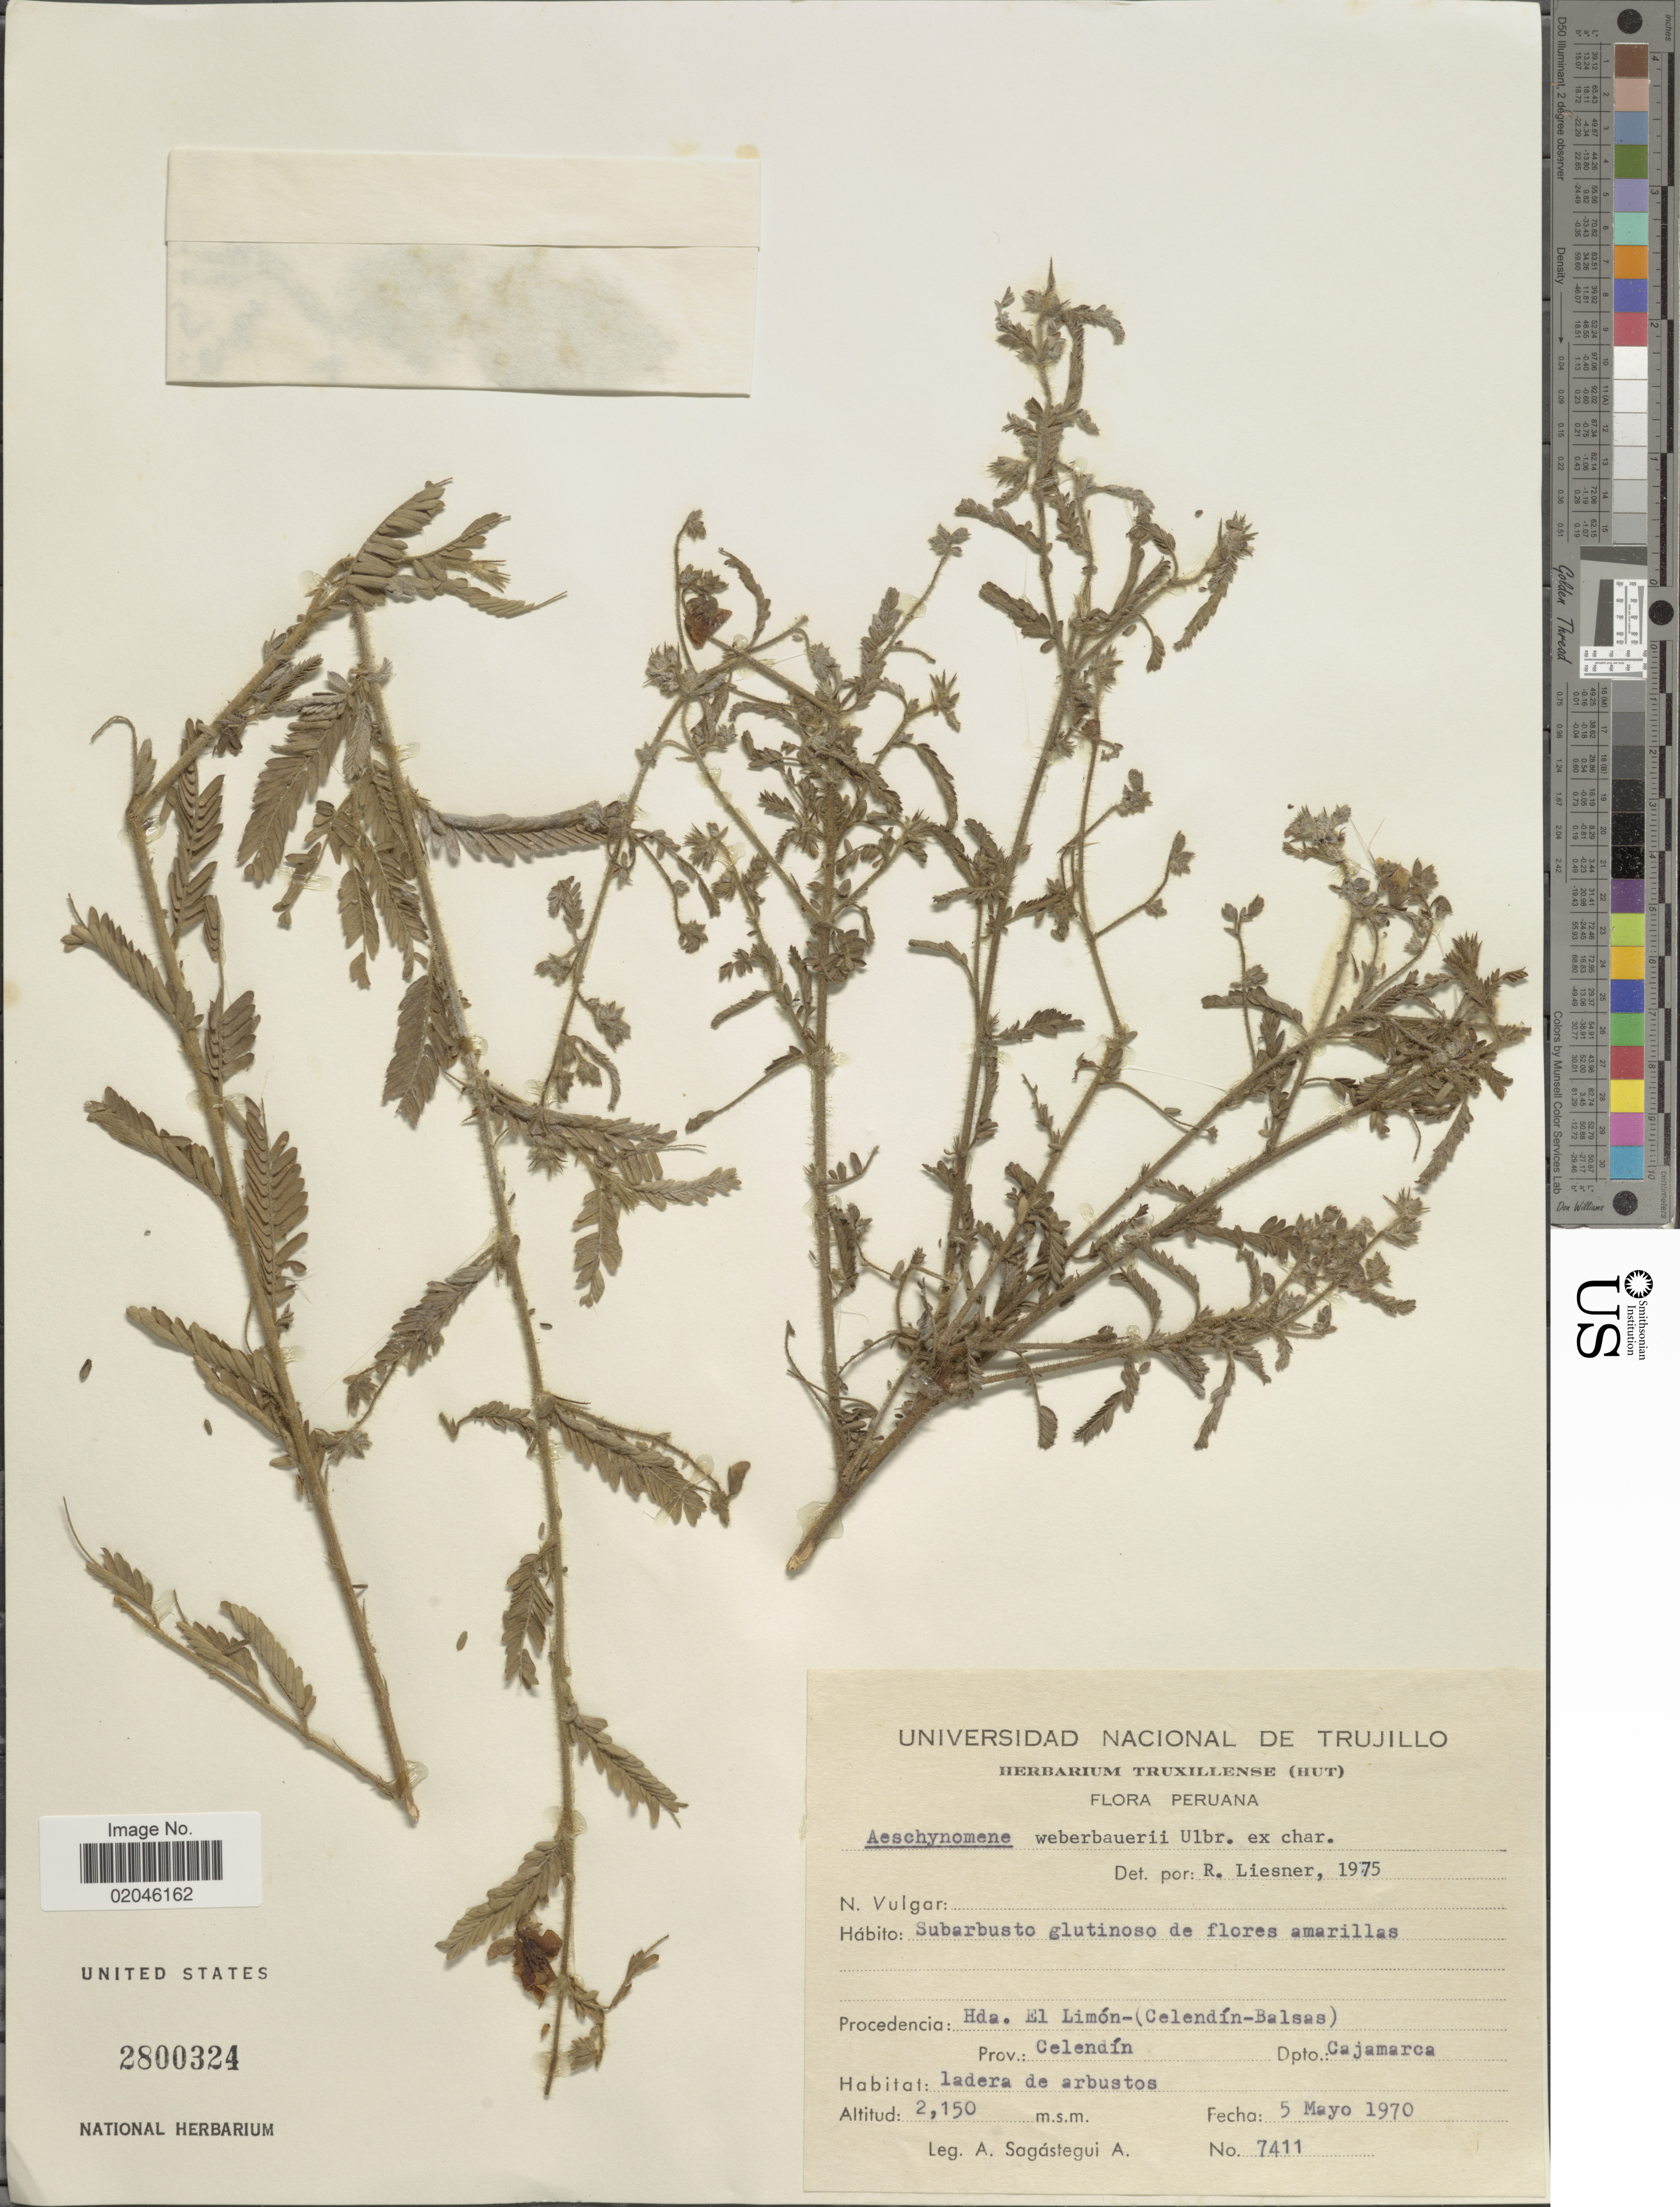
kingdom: Plantae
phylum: Tracheophyta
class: Magnoliopsida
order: Fabales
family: Fabaceae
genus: Aeschynomene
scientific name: Aeschynomene weberbaueri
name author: Ulbr.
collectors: A. Sagástegui A.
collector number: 7411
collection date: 1970-05-05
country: Peru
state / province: Cajamarca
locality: Hda. El Limon (Celendin-Balsas), Prov.: Celendin.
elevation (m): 2150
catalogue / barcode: US 2800324